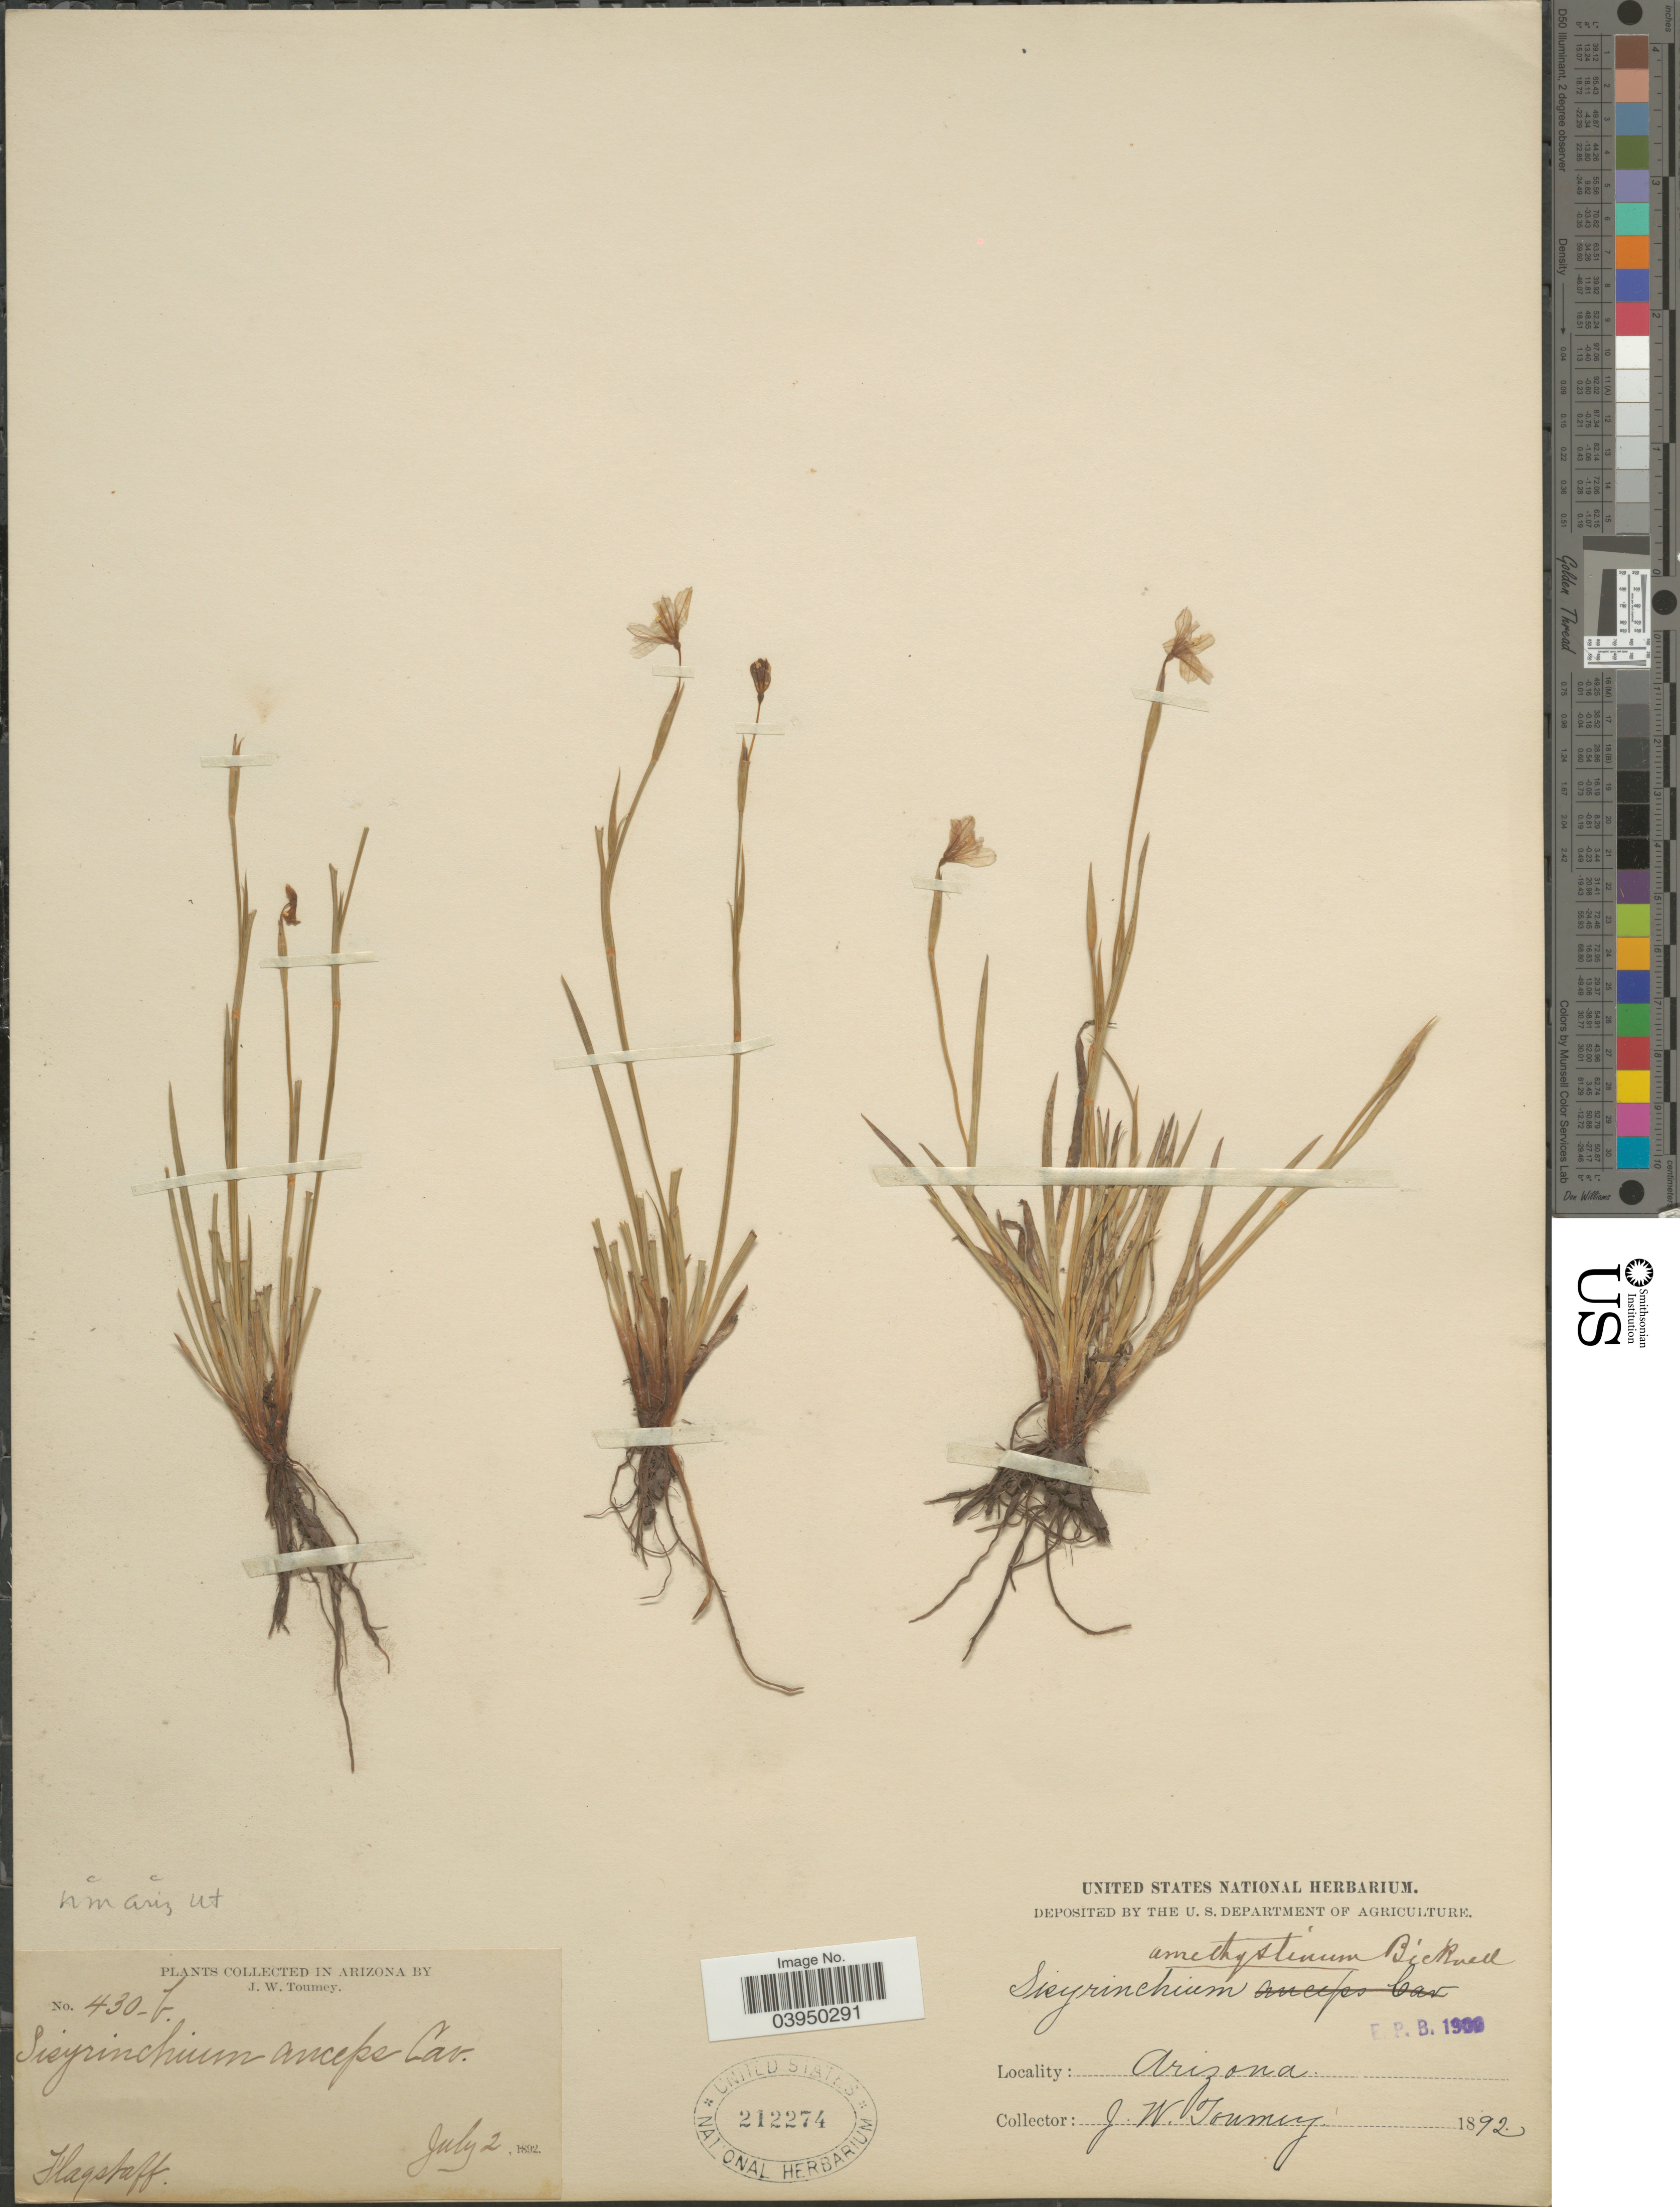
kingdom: Plantae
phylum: Tracheophyta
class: Liliopsida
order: Asparagales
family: Iridaceae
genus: Sisyrinchium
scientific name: Sisyrinchium amethystinum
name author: E.P. Bicknell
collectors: J. W. Toumey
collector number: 430 b*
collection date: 1892-07-02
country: United States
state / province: Arizona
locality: Flagstaff.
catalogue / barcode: US 212274